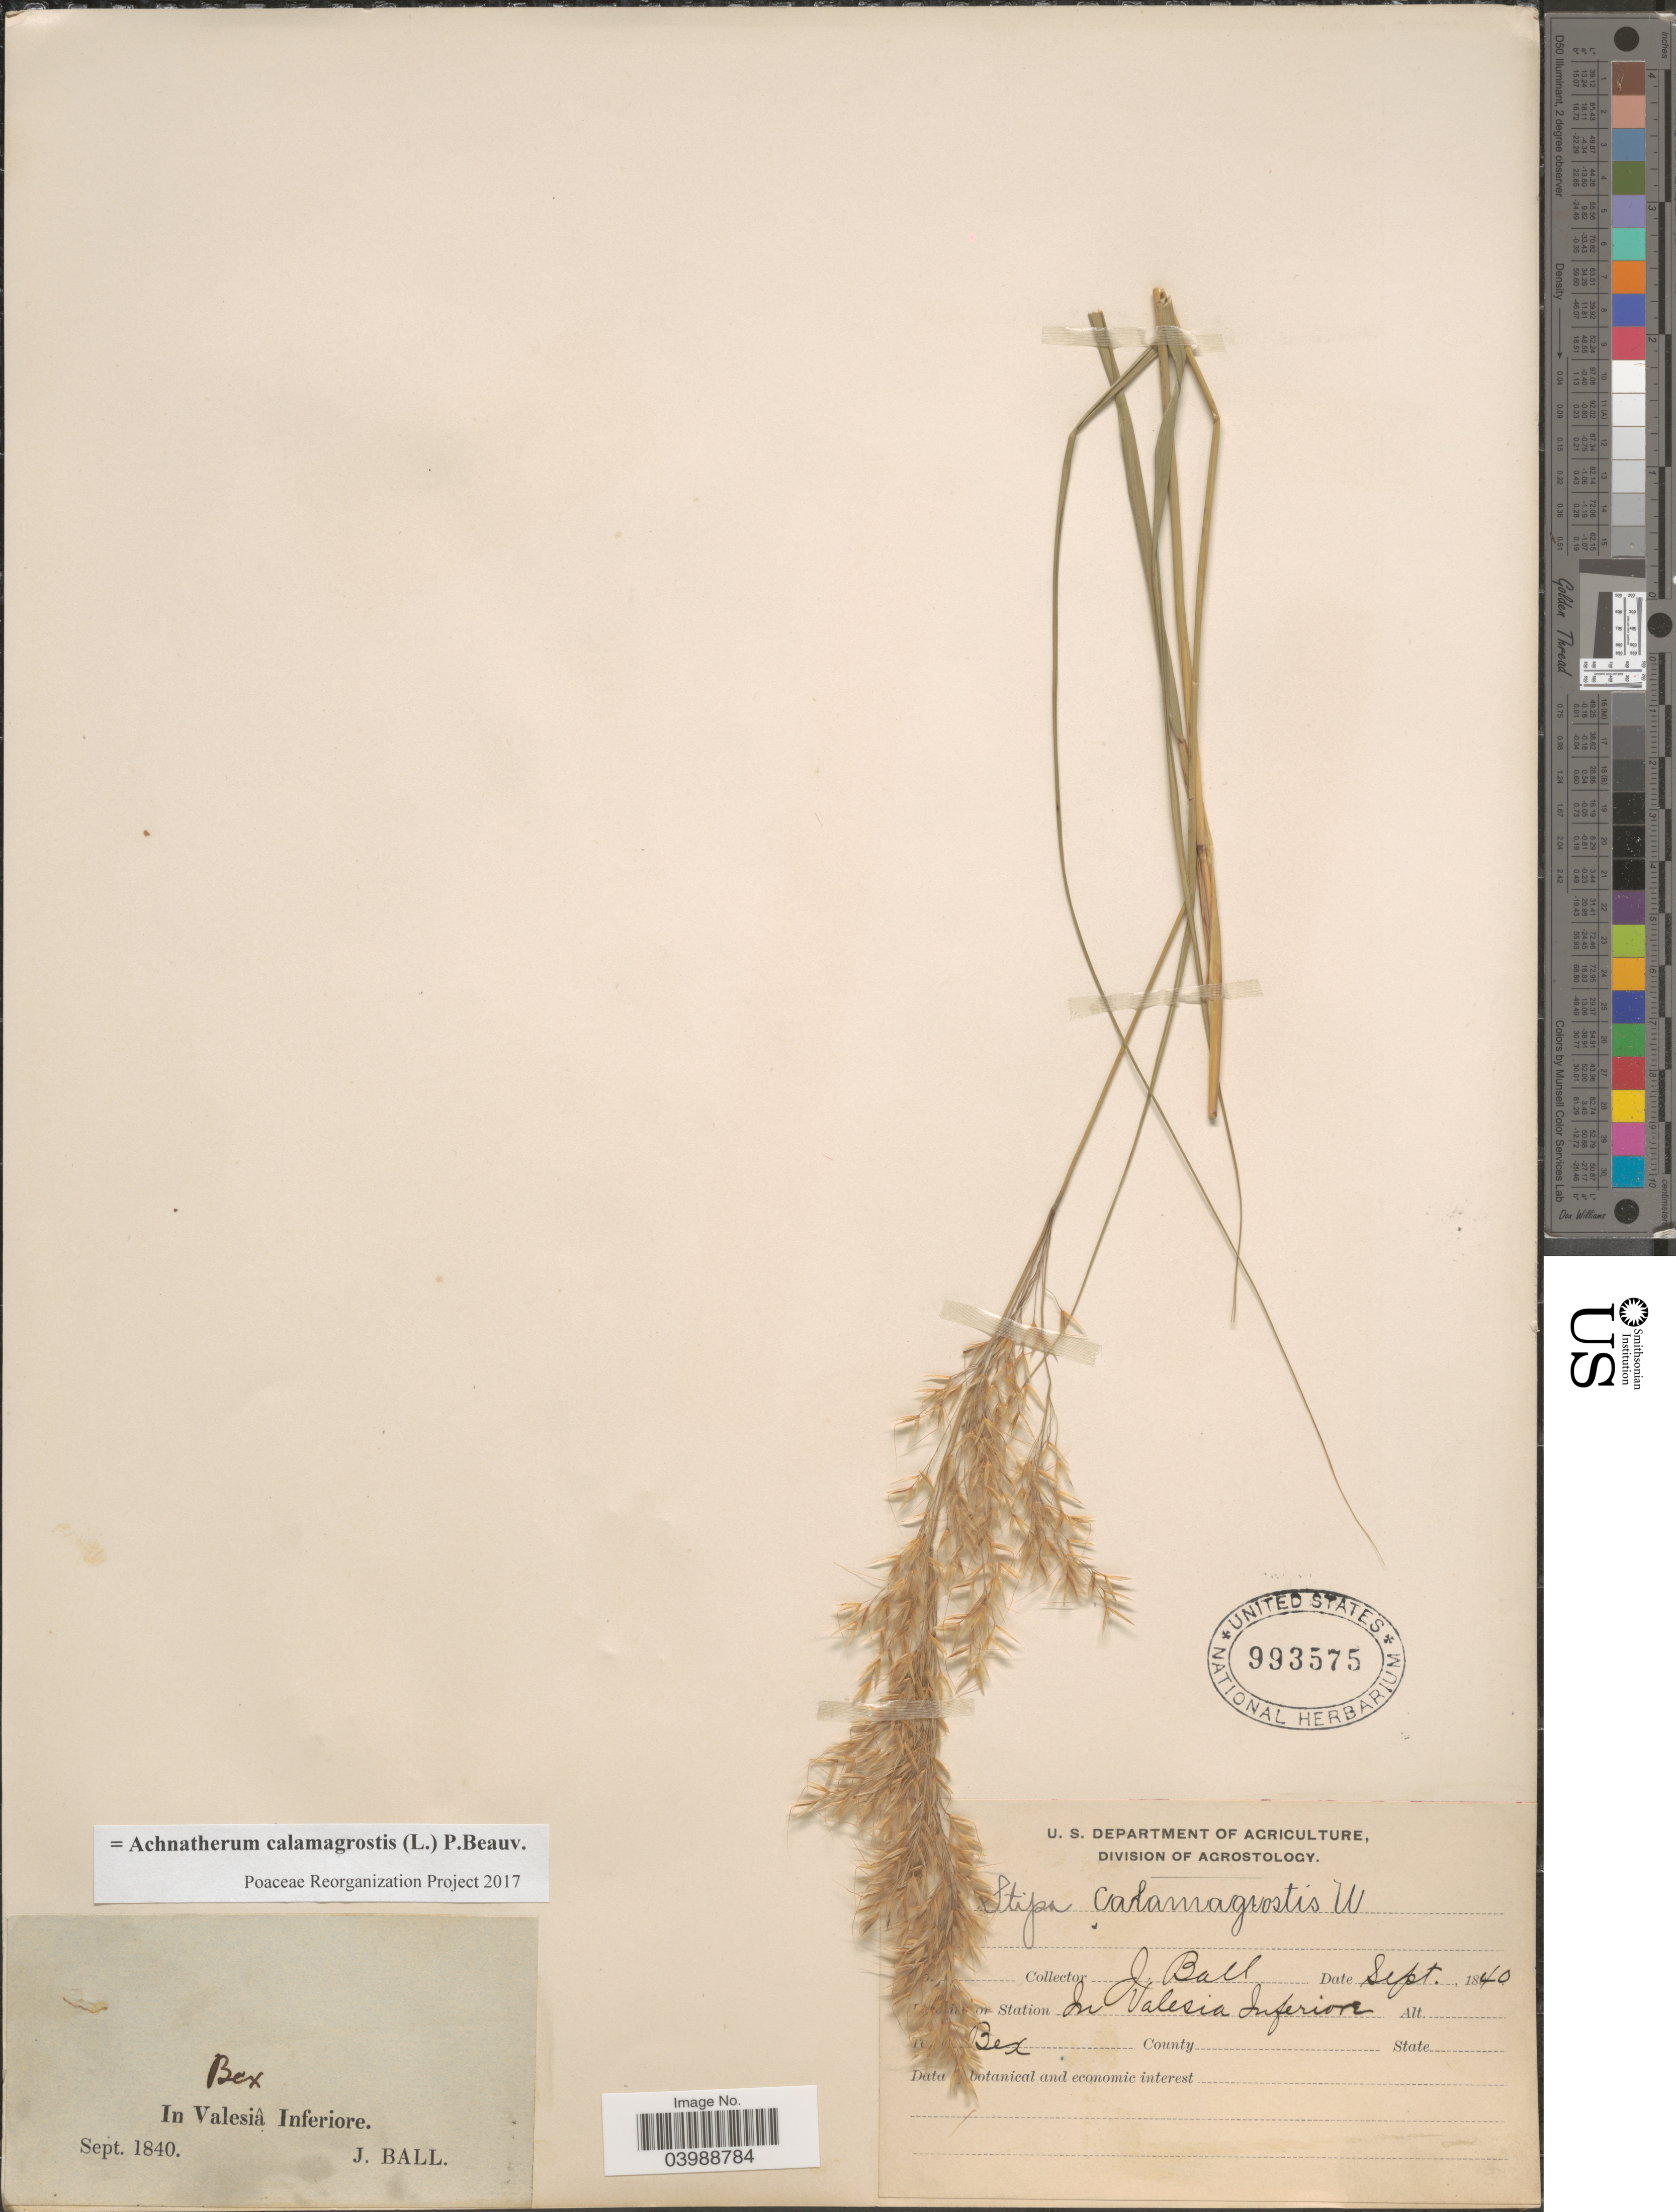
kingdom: Plantae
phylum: Tracheophyta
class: Liliopsida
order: Poales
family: Poaceae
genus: Achnatherum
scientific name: Achnatherum calamagrostis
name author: (L.) P. Beauv.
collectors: J. Ball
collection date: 1840-09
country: Switzerland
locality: Station In Valesiâ Inferiore. Bex.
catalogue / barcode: US 993575